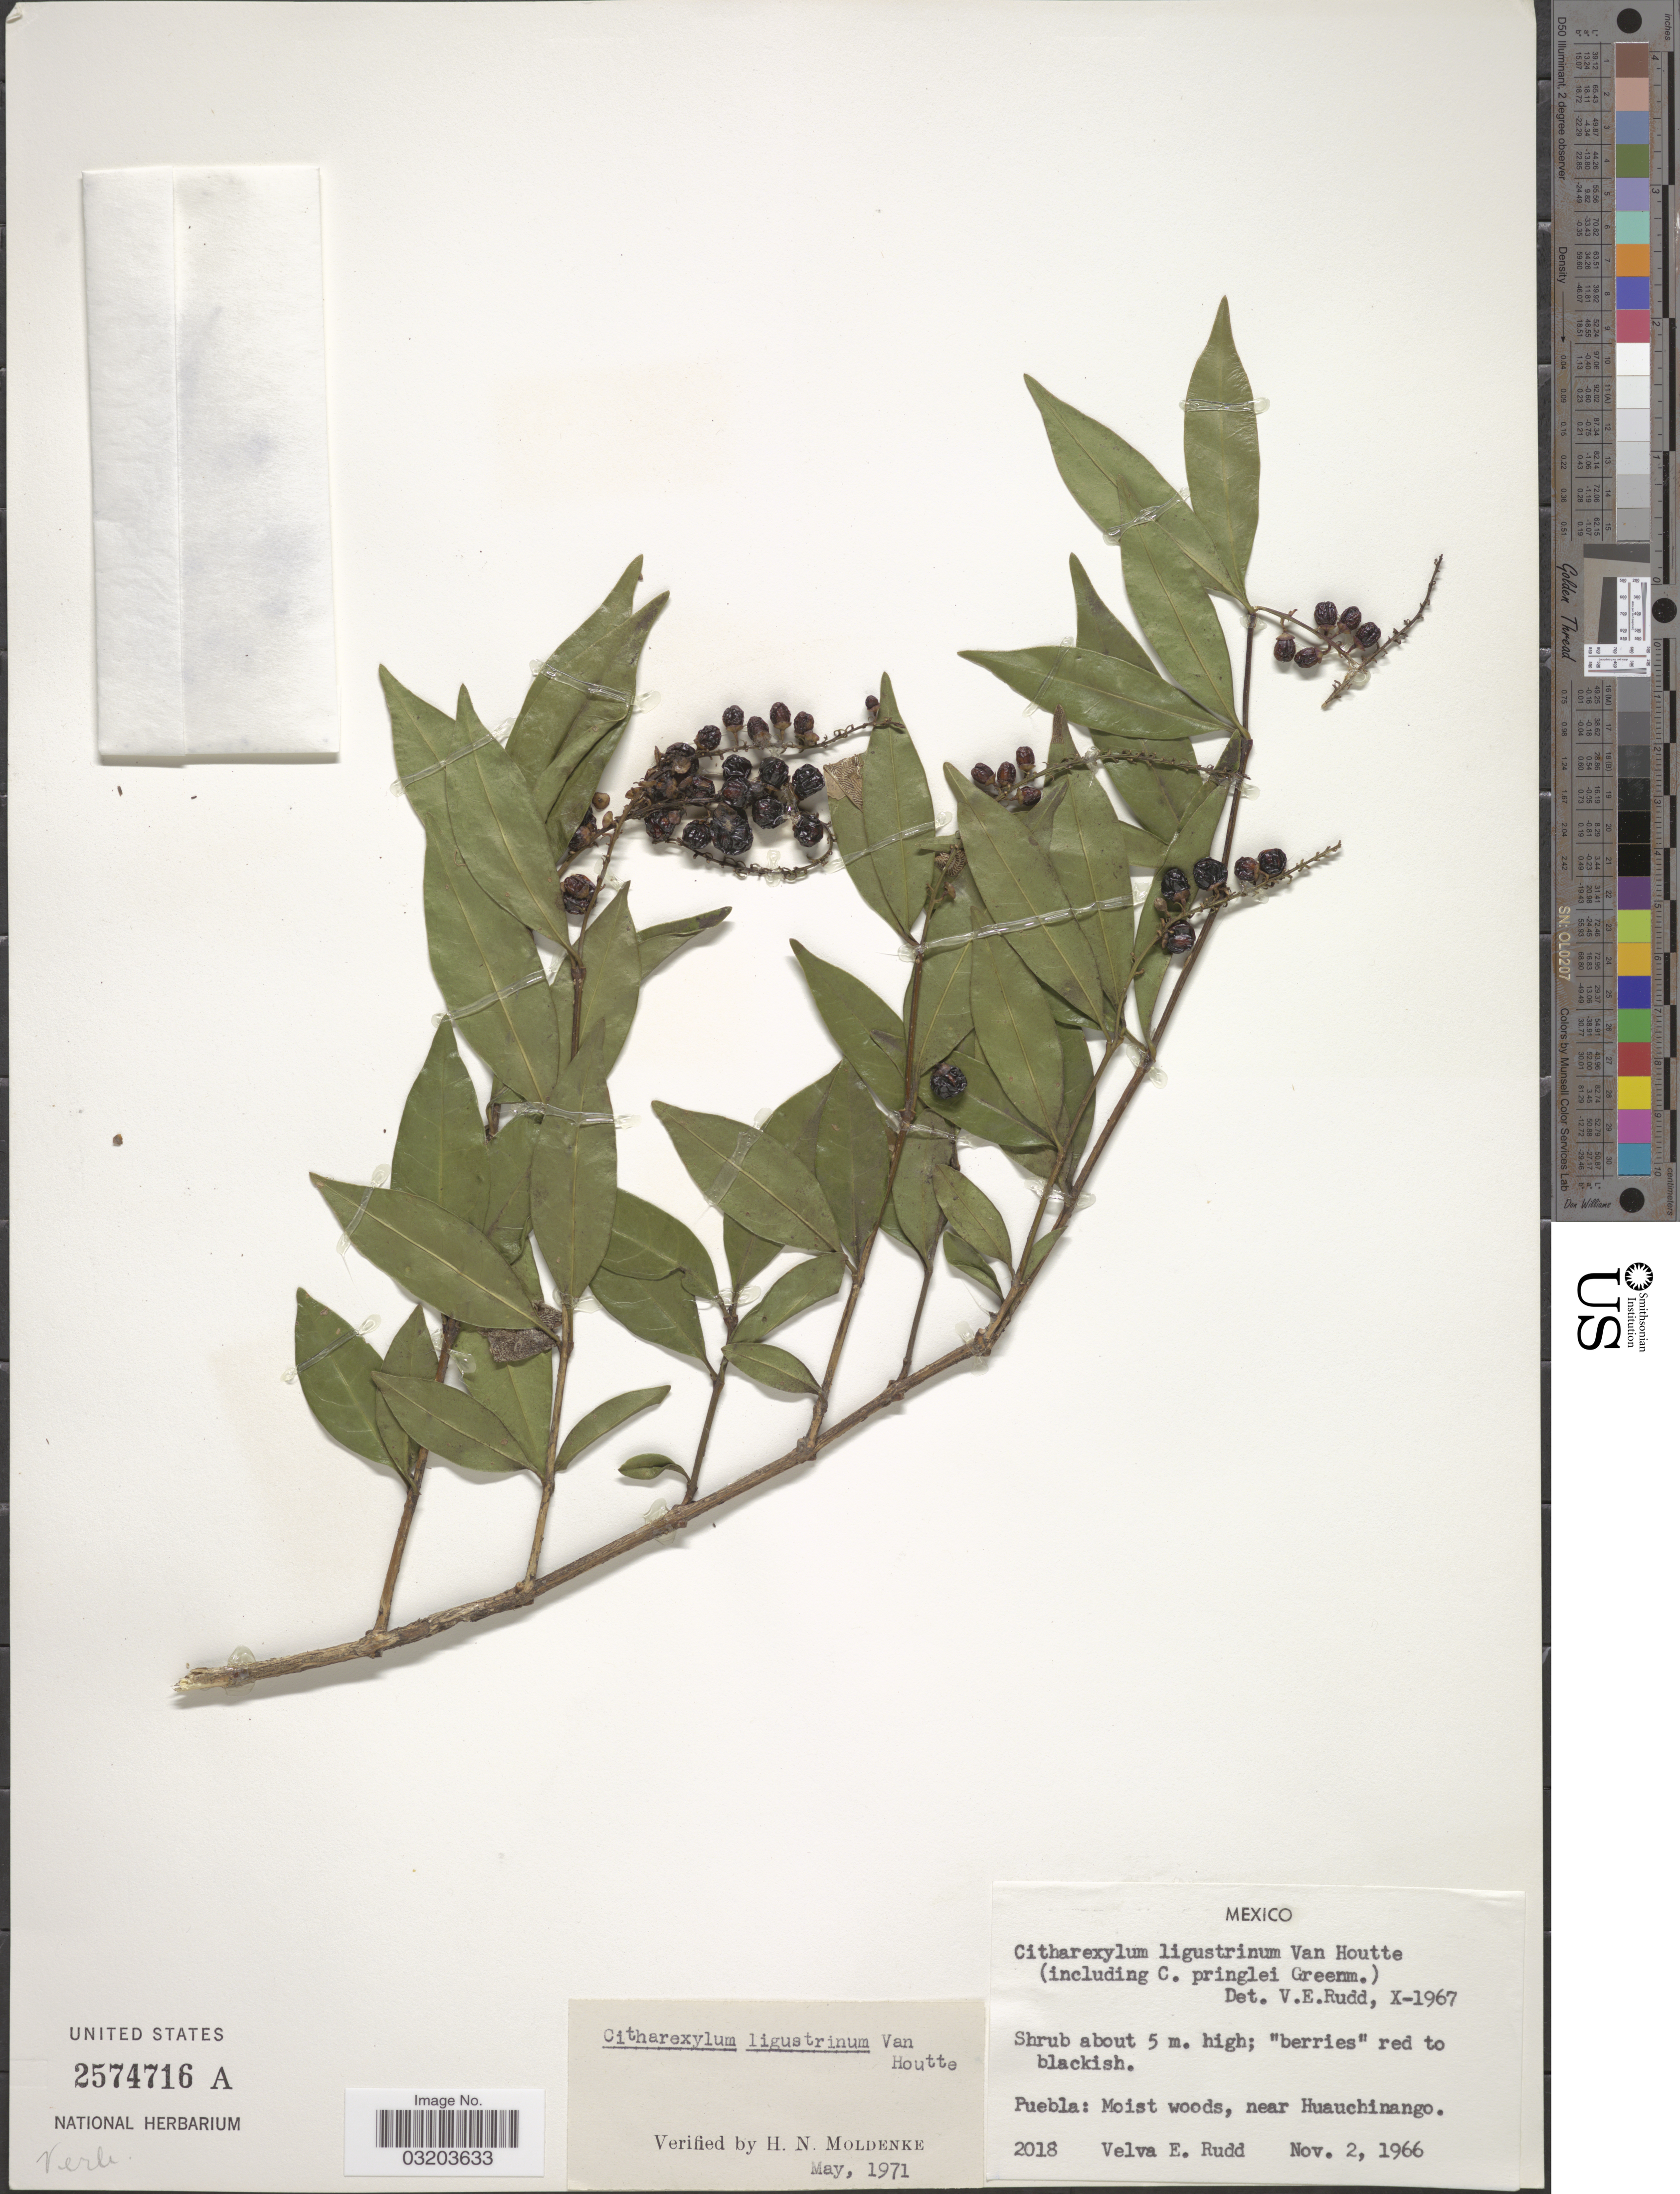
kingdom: Plantae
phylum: Tracheophyta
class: Magnoliopsida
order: Lamiales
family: Verbenaceae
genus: Citharexylum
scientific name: Citharexylum ligustrinum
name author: Van Houtte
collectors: V. E. Rudd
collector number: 2018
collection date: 1966-11-02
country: Mexico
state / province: Puebla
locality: Moist woods, near Huauchinango.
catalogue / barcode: US 2574716A